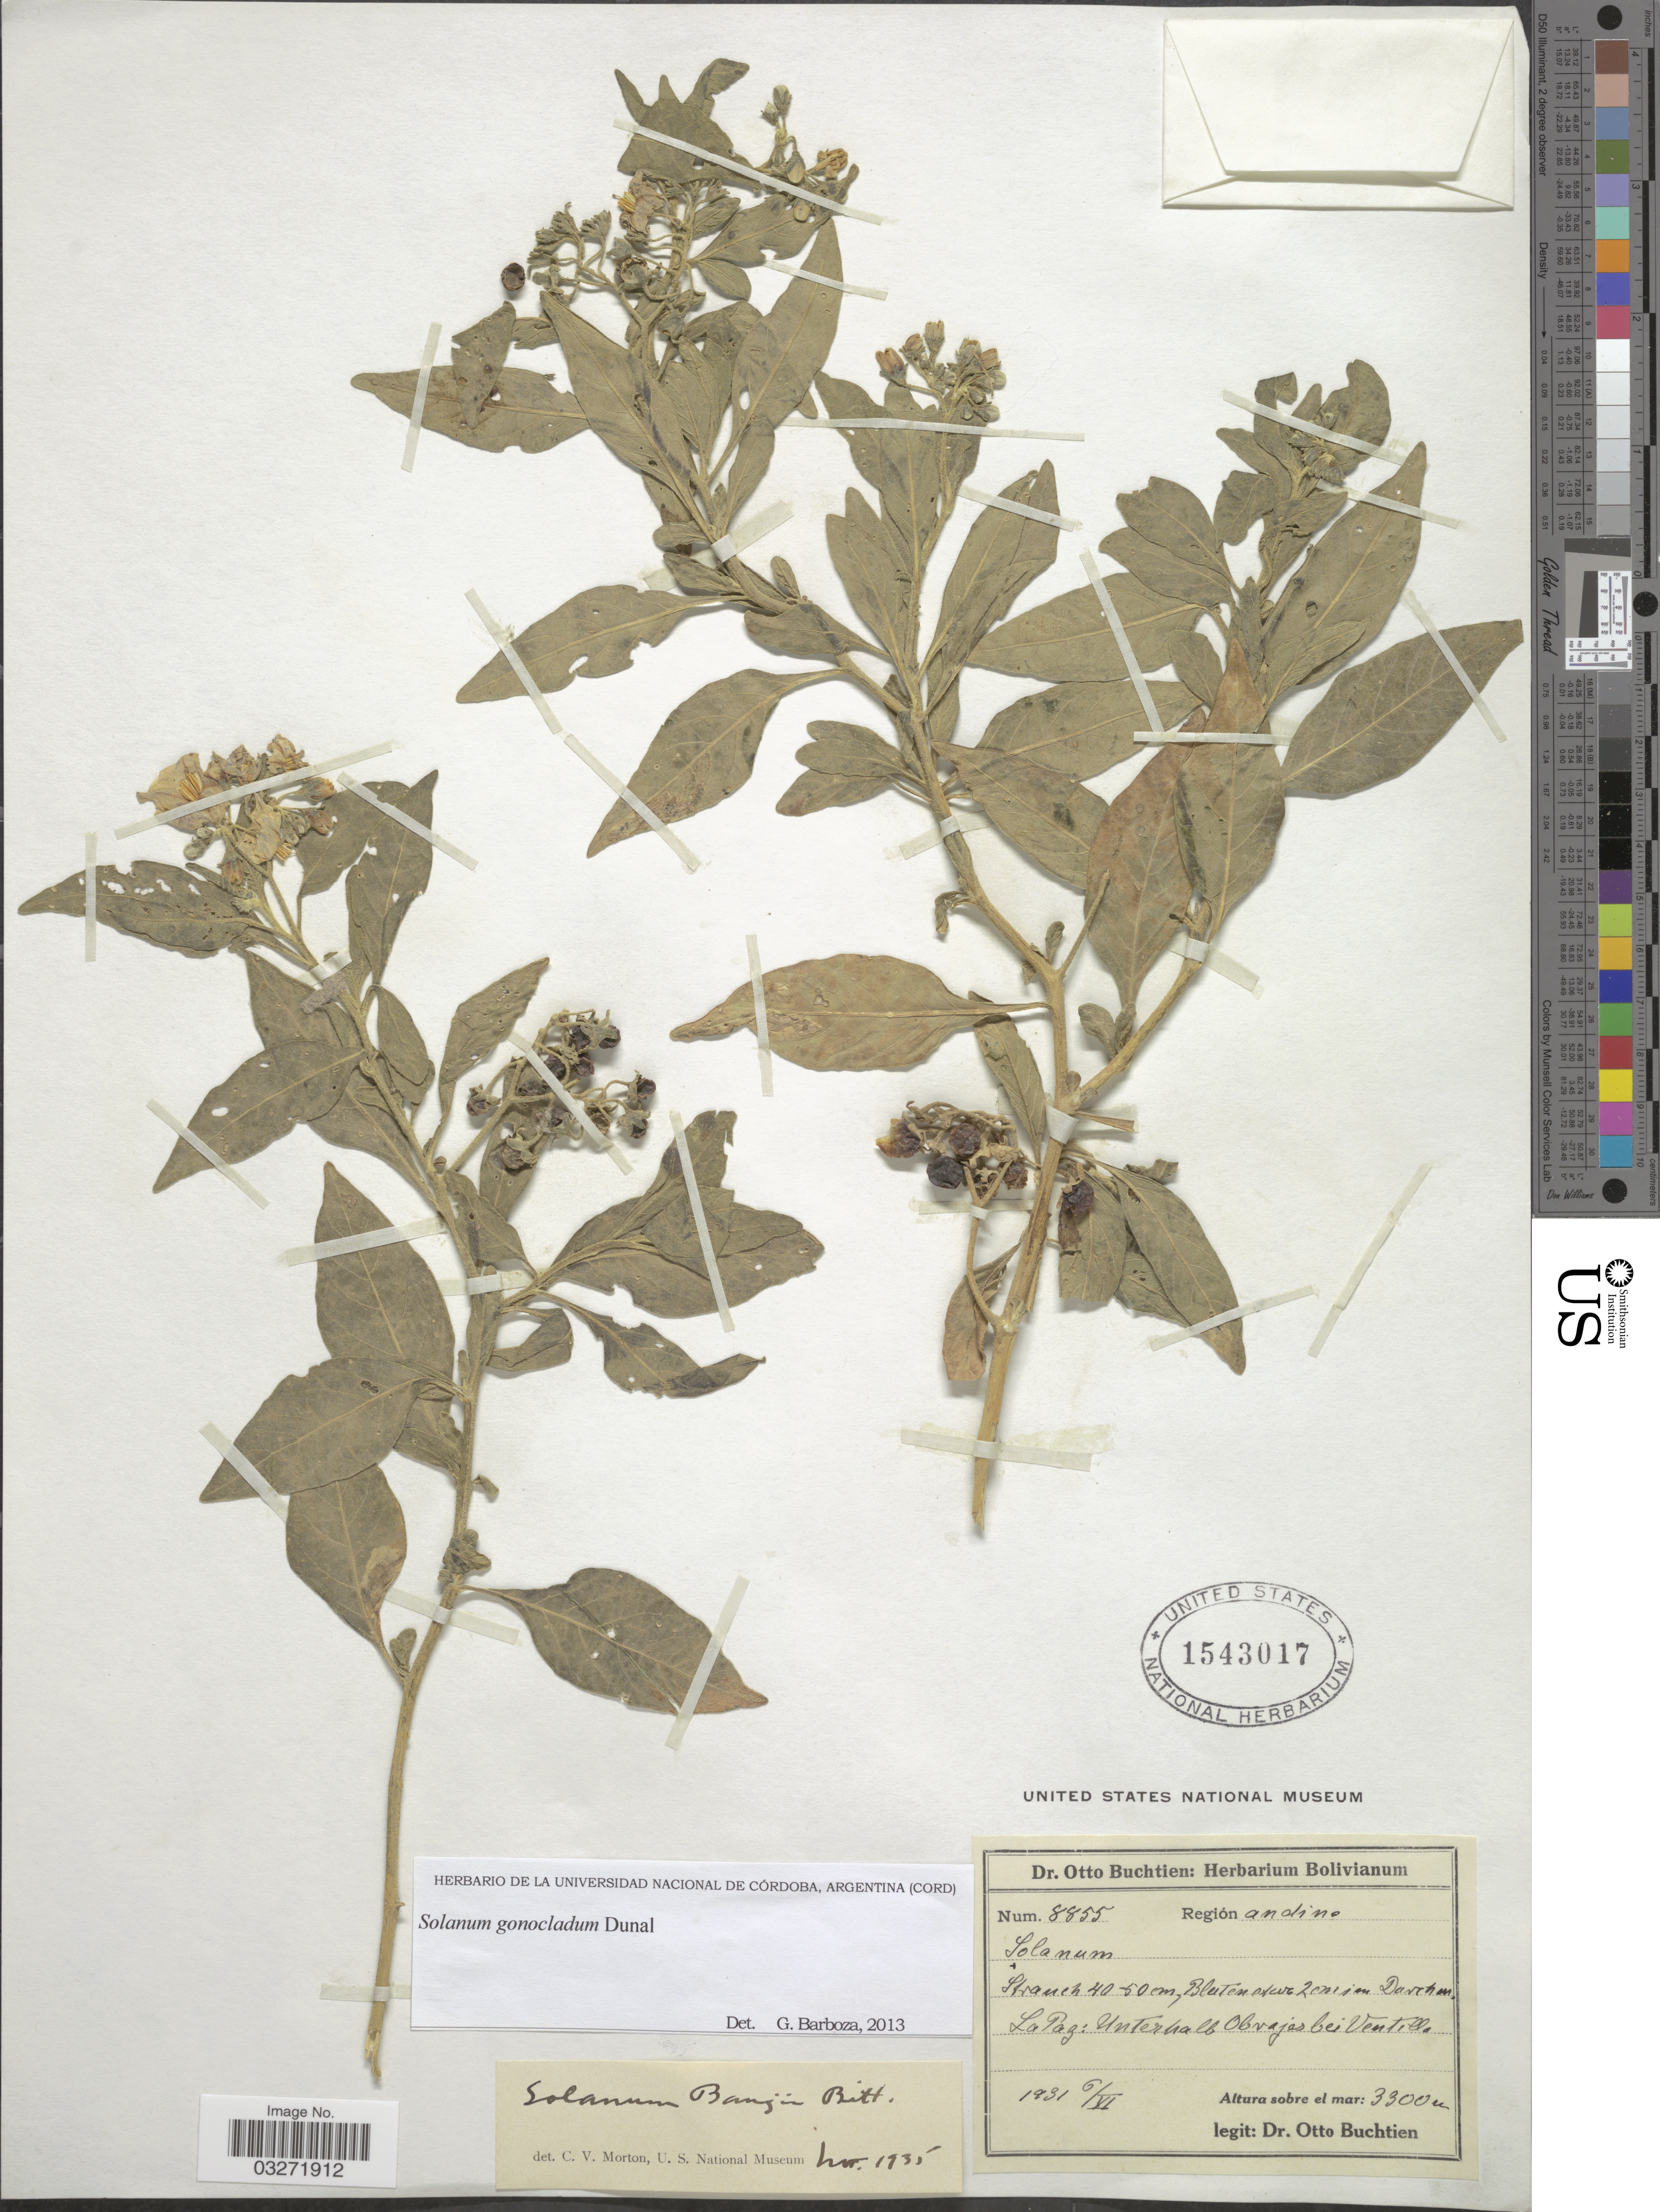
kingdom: Plantae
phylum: Tracheophyta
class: Magnoliopsida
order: Solanales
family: Solanaceae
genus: Solanum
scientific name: Solanum gonocladum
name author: Dunal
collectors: O. Buchtien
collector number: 8855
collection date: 1931-06-06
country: Bolivia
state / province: La Paz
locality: La Paz: Unterhalb Obrajas bei Ventilla.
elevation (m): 3300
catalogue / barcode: US 1543017